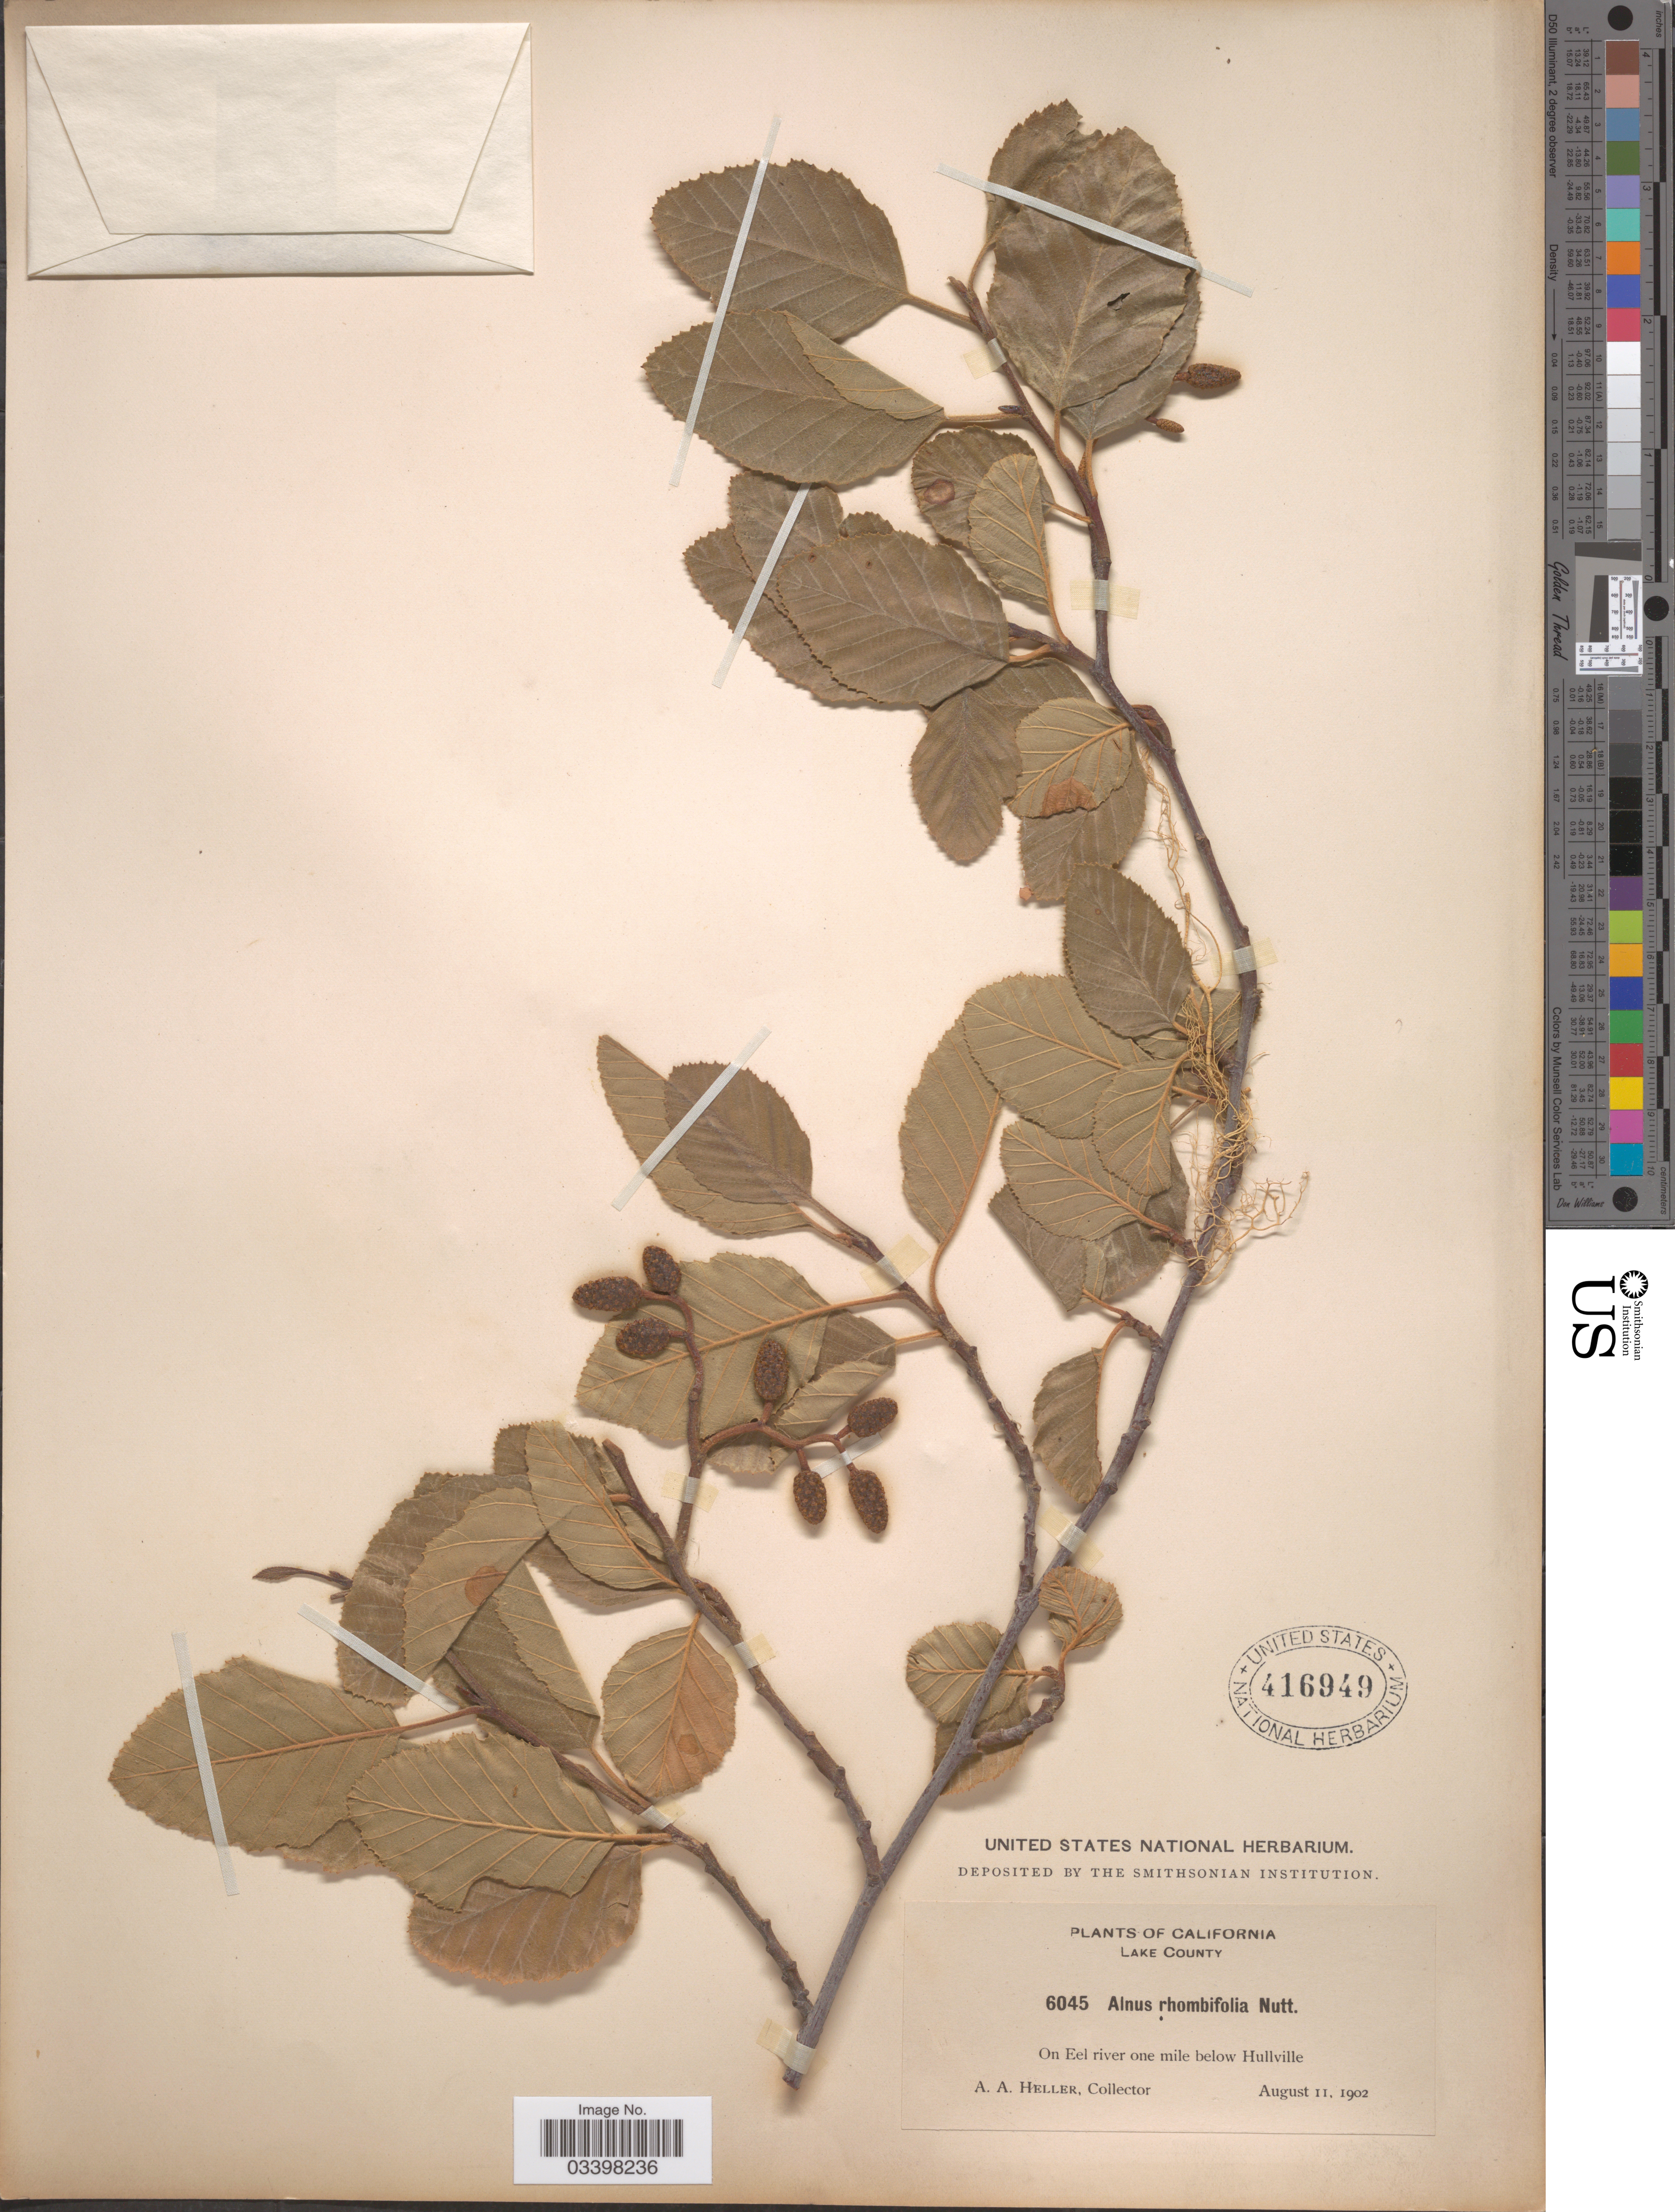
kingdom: Plantae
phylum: Tracheophyta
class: Magnoliopsida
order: Fagales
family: Betulaceae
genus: Alnus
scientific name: Alnus rhombifolia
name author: Nutt.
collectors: A. A. Heller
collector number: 6045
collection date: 1902-08-11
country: United States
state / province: California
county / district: Lake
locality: Lake County. On Eel river one mile below Hullville.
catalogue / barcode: US 416949